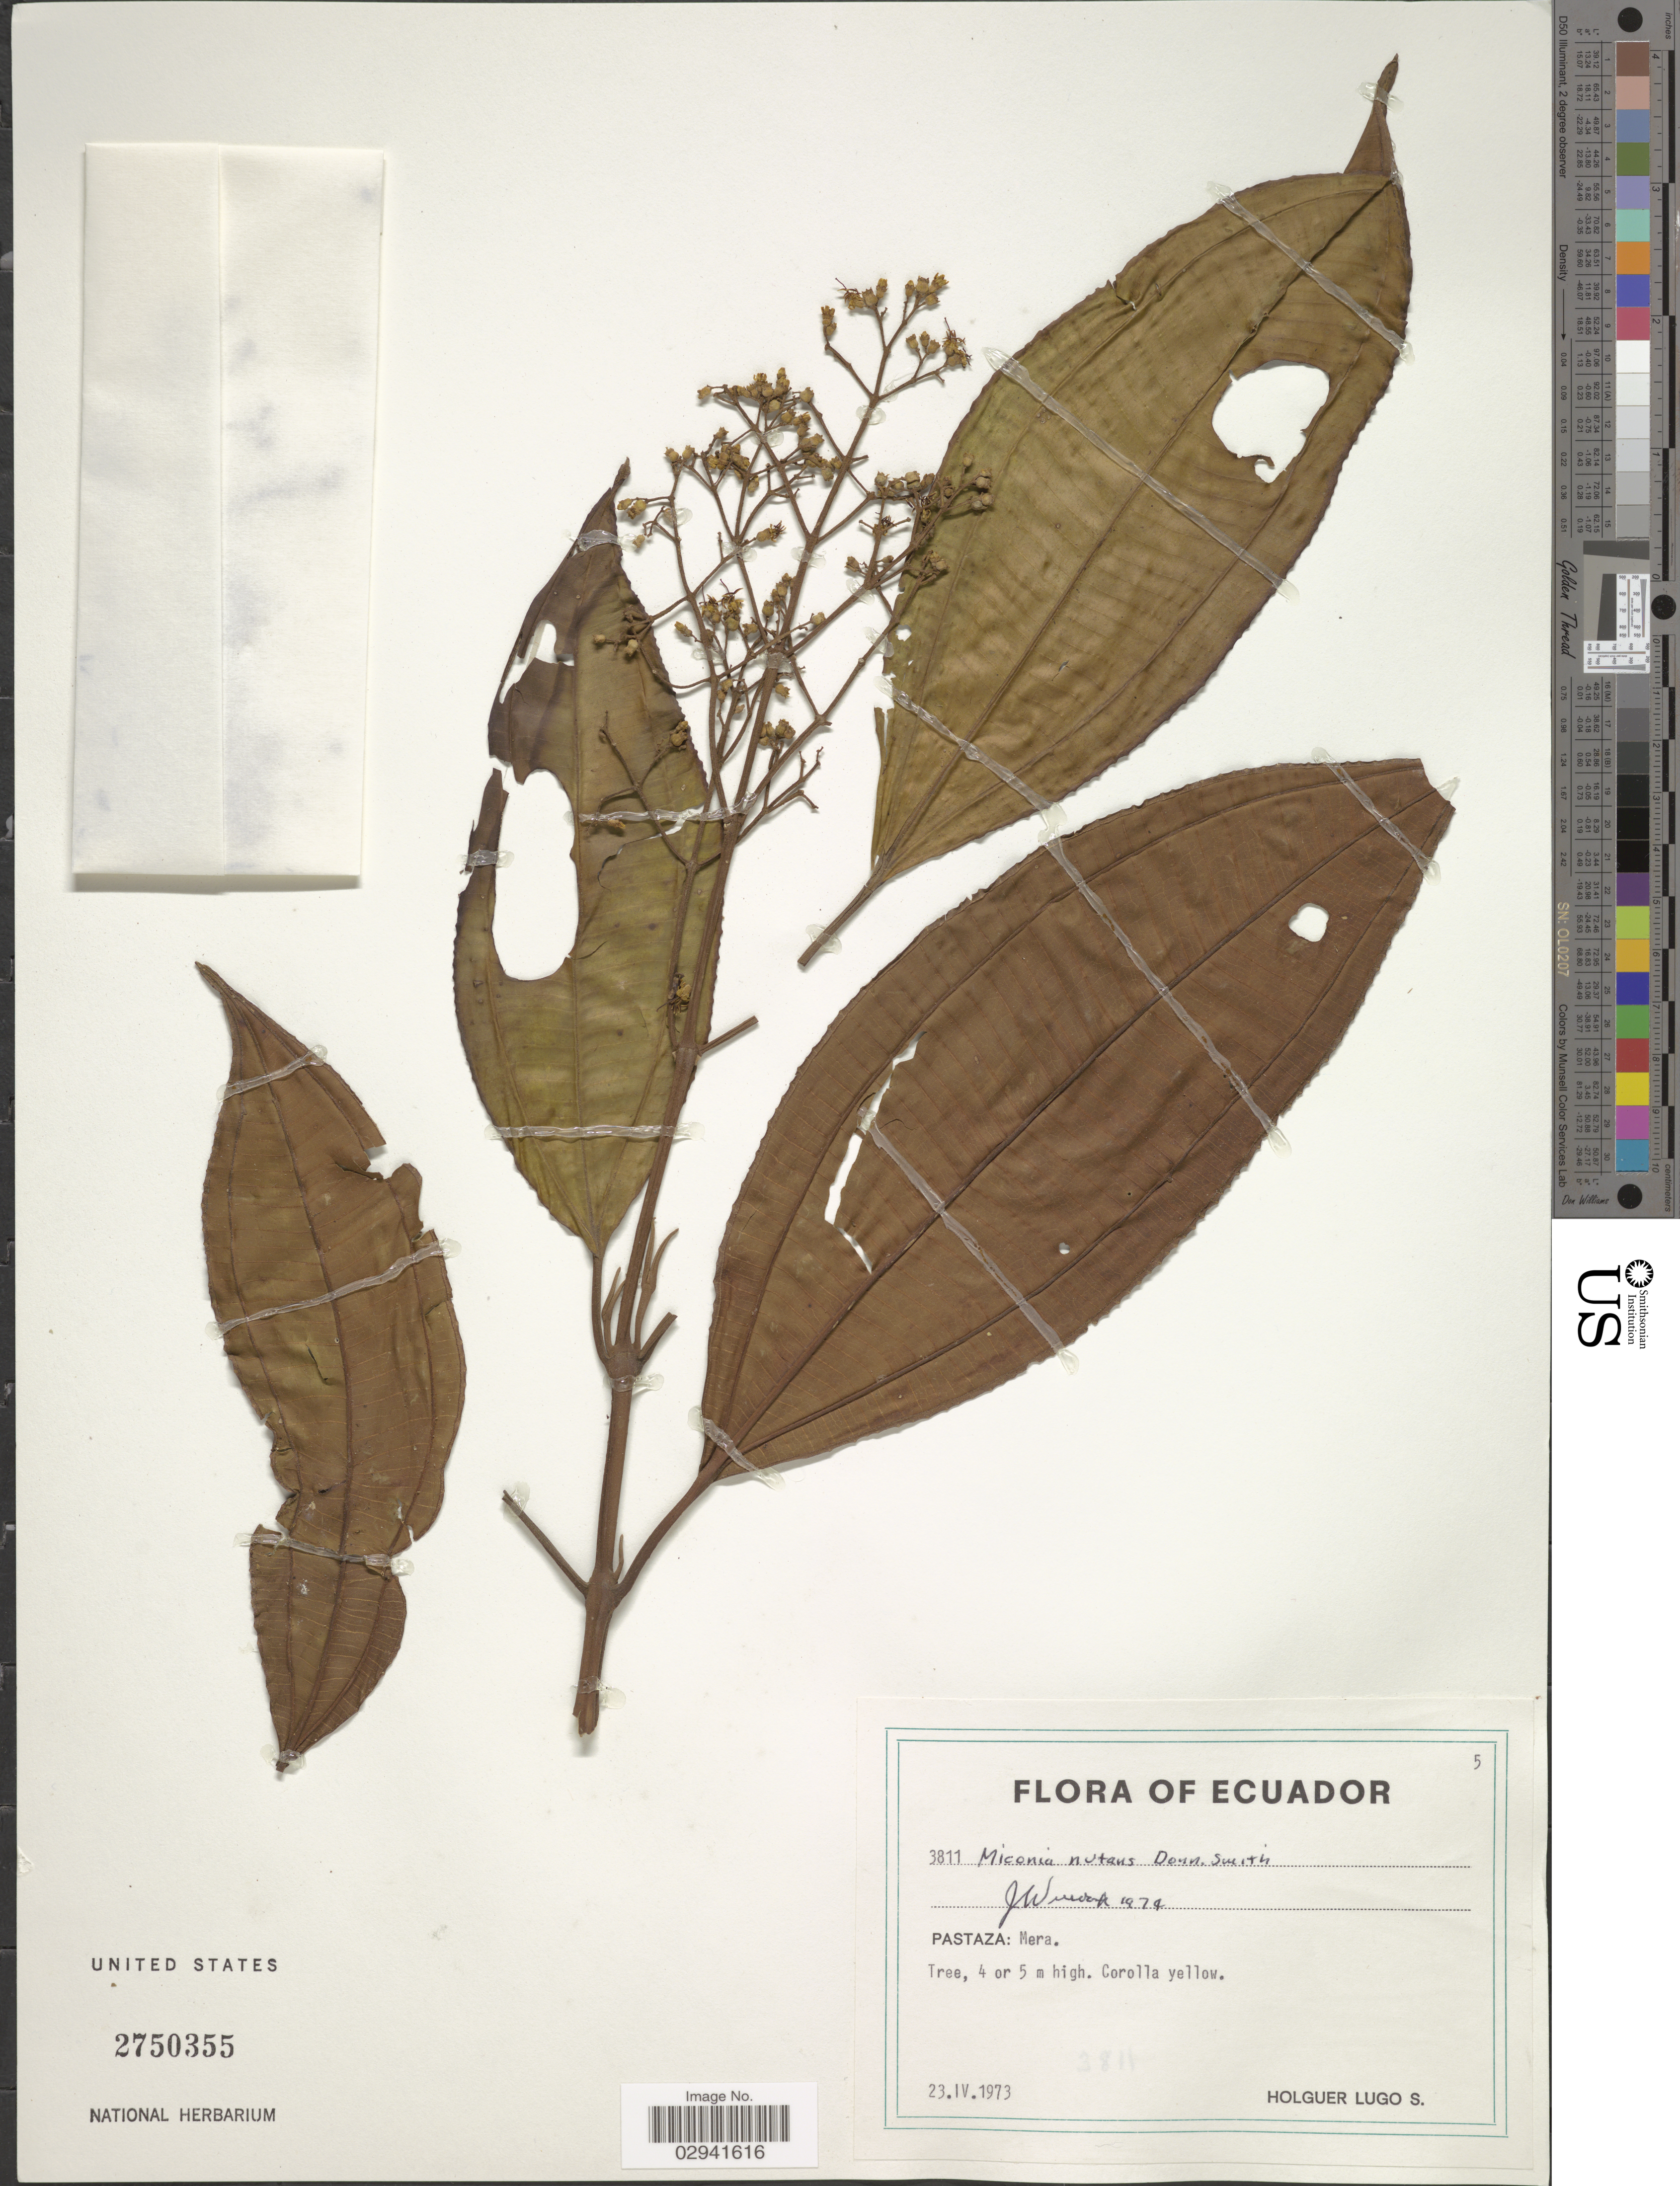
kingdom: Plantae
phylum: Tracheophyta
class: Magnoliopsida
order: Myrtales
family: Melastomataceae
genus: Miconia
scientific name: Miconia nutans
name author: Donn. Sm.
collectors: H. Lugo S.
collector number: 3811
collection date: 1973-04-23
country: Ecuador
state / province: Pastaza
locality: Mera.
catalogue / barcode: US 2750355